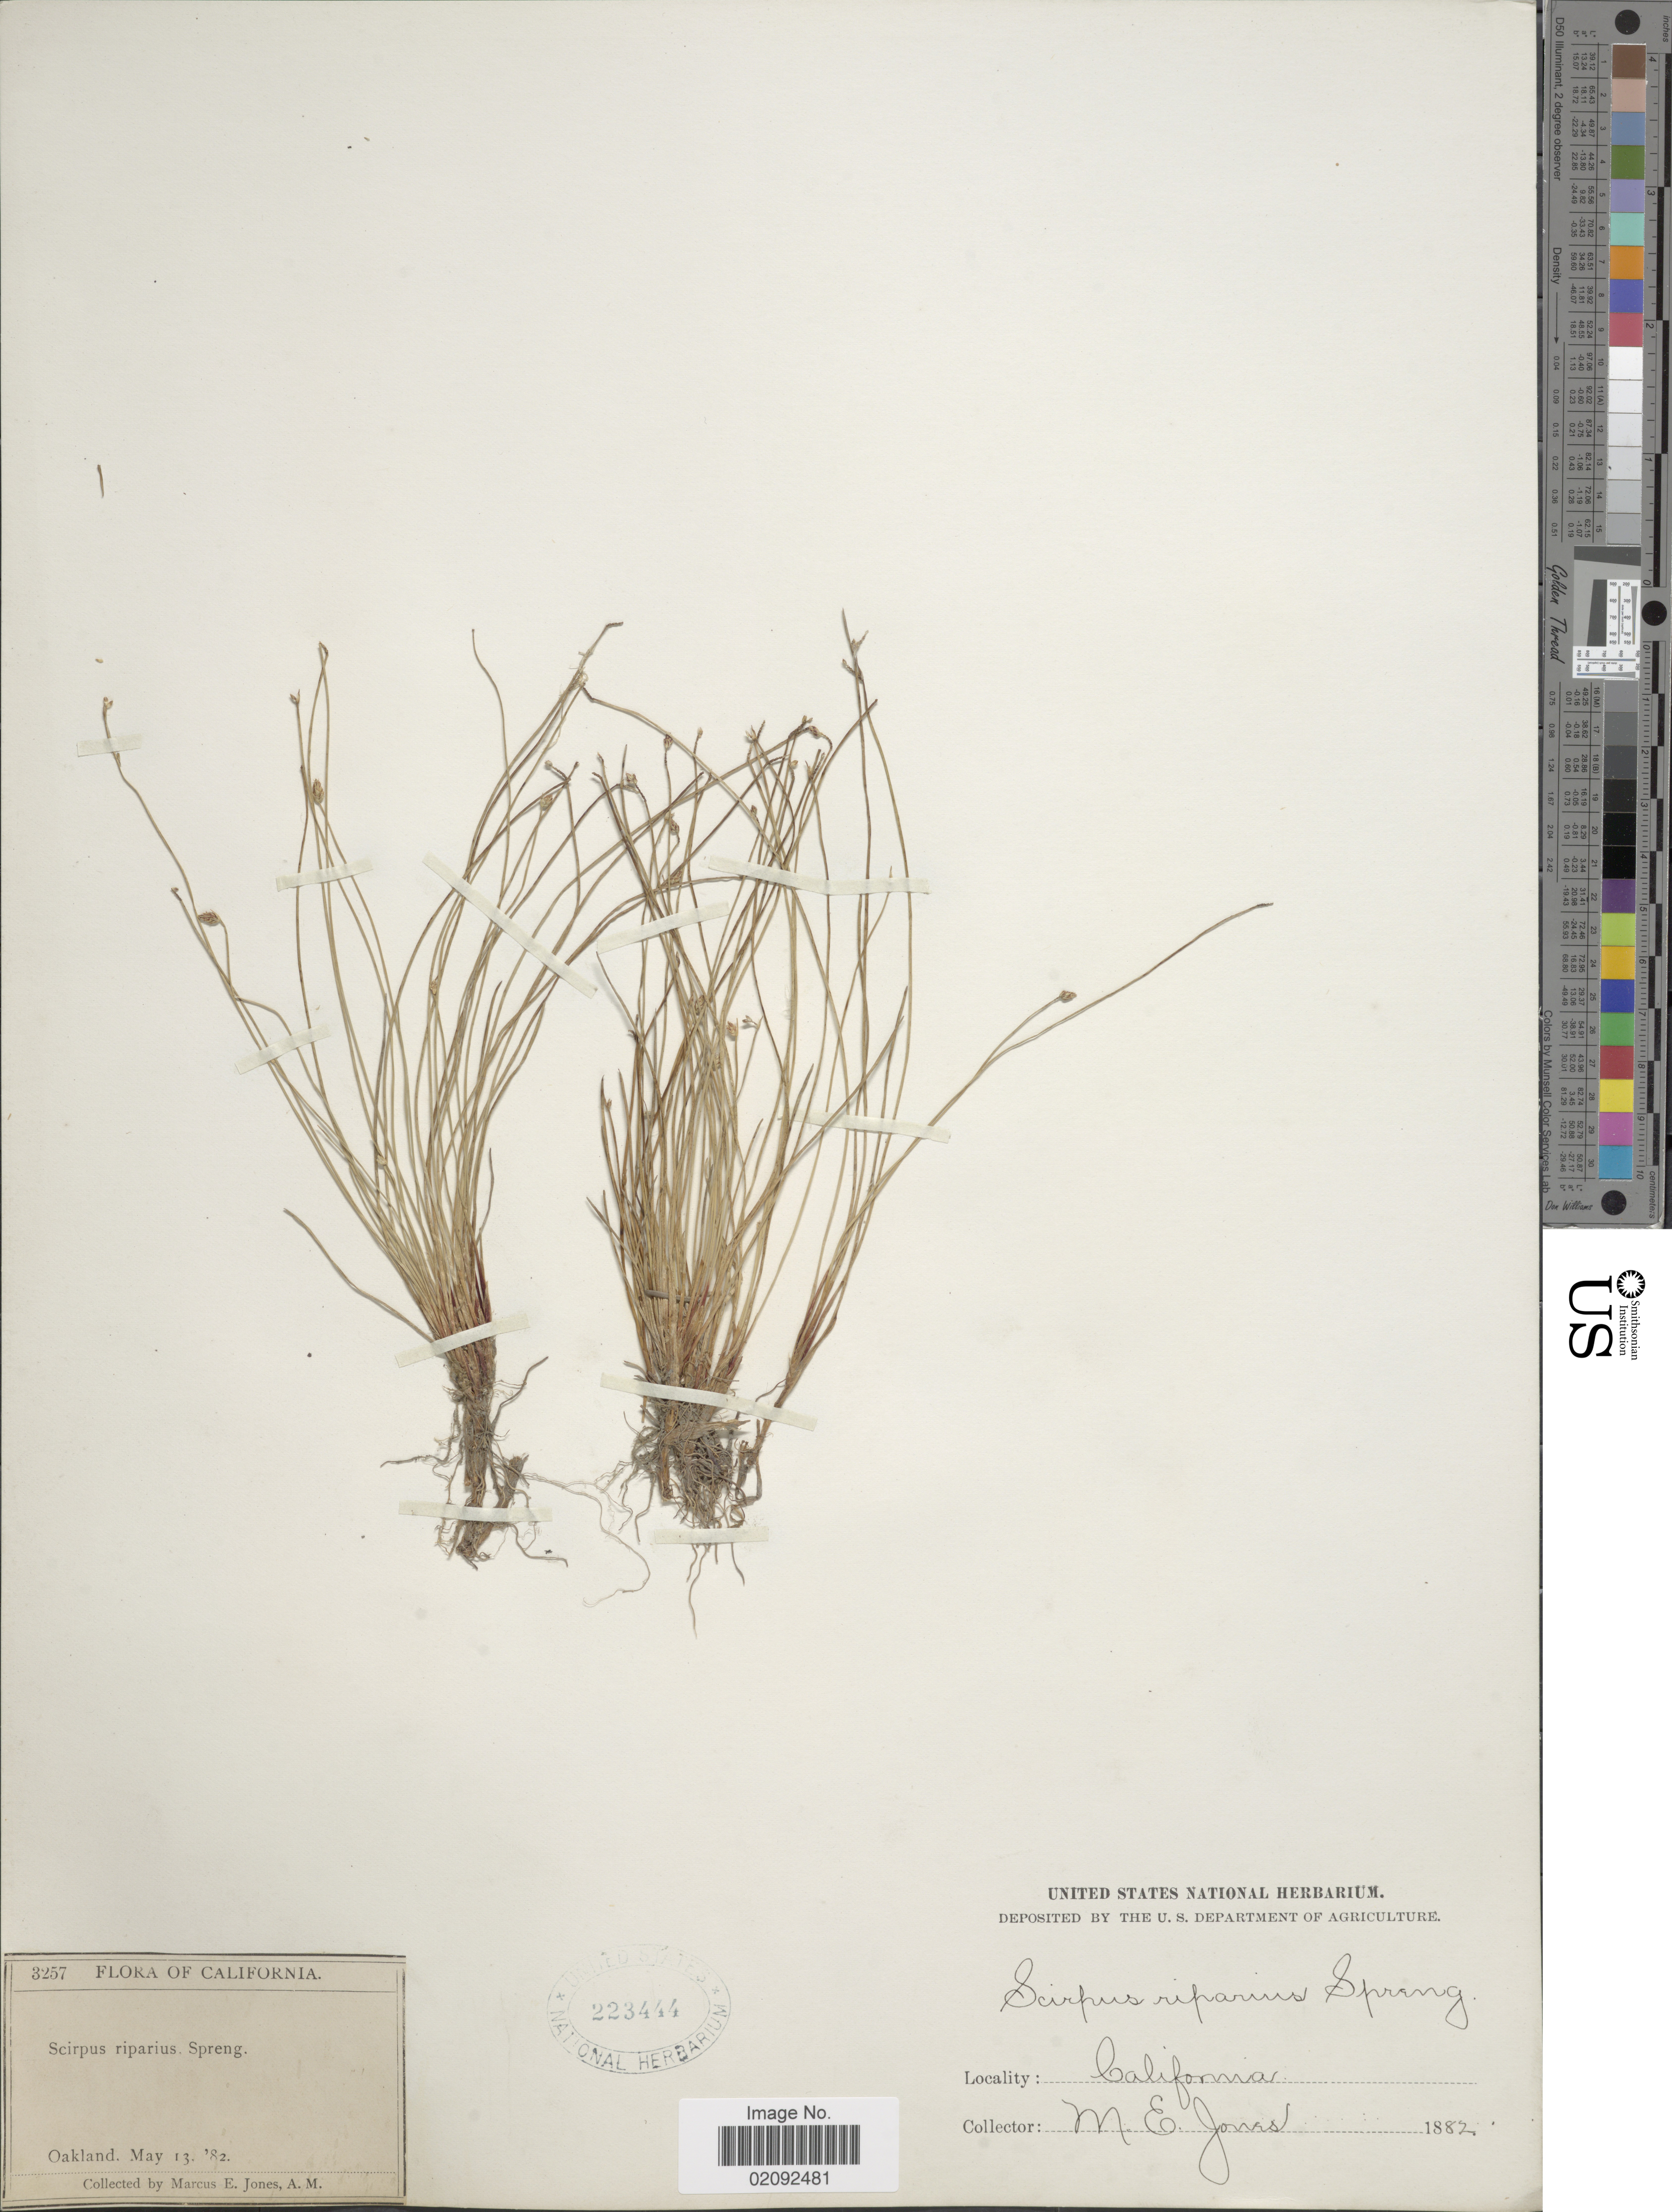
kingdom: Plantae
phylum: Tracheophyta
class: Liliopsida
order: Poales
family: Cyperaceae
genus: Isolepis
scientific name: Isolepis cernua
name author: (Vahl) Roem. & Schult.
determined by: Strong, Mark T., (BOT), Smithsonian Institution - National Museum of Natural History (UNITED STATES)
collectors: M. E. Jones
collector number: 3257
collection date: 1882-05-13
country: United States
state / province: California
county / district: Alameda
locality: Oakland.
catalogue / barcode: US 223444